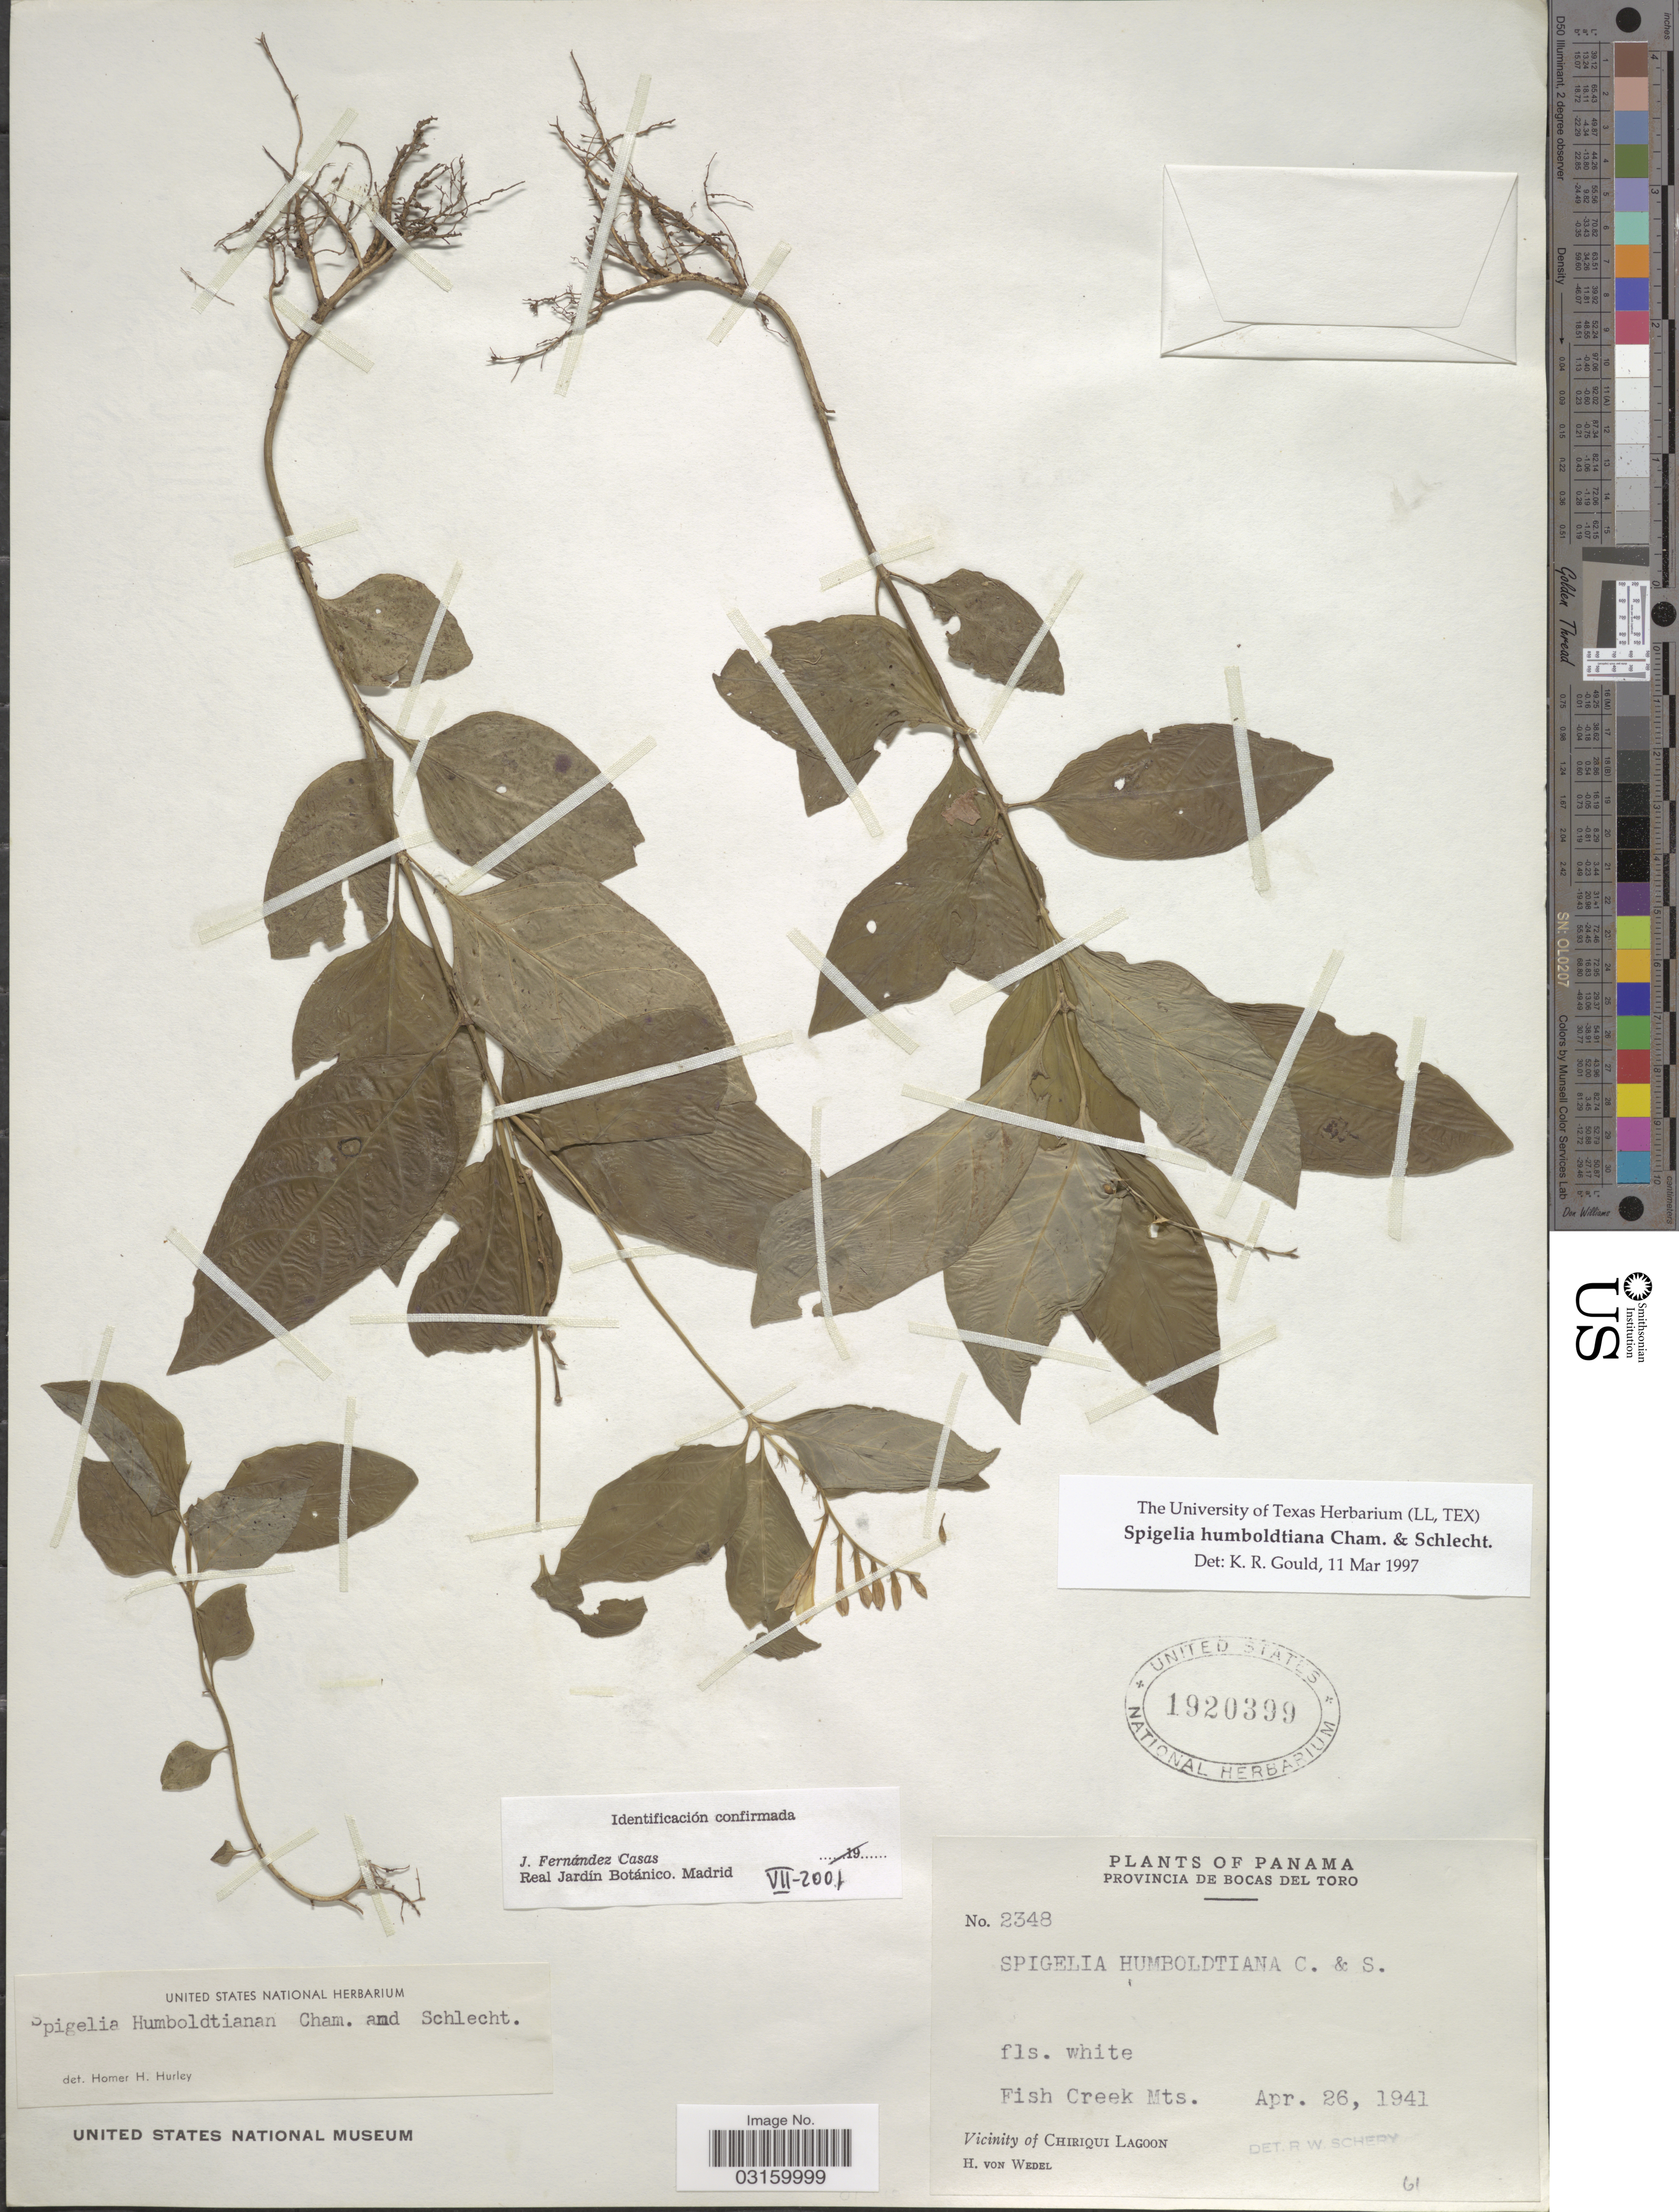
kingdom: Plantae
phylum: Tracheophyta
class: Magnoliopsida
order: Gentianales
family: Loganiaceae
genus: Spigelia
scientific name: Spigelia humboldtiana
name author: Cham. & Schltdl.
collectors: H. von Wedel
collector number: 2348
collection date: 1941-04-26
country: Panama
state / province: Bocas del Toro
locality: Fish Creek Mts. Vicinity of Chiriqui Lagoon.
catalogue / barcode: US 1920399